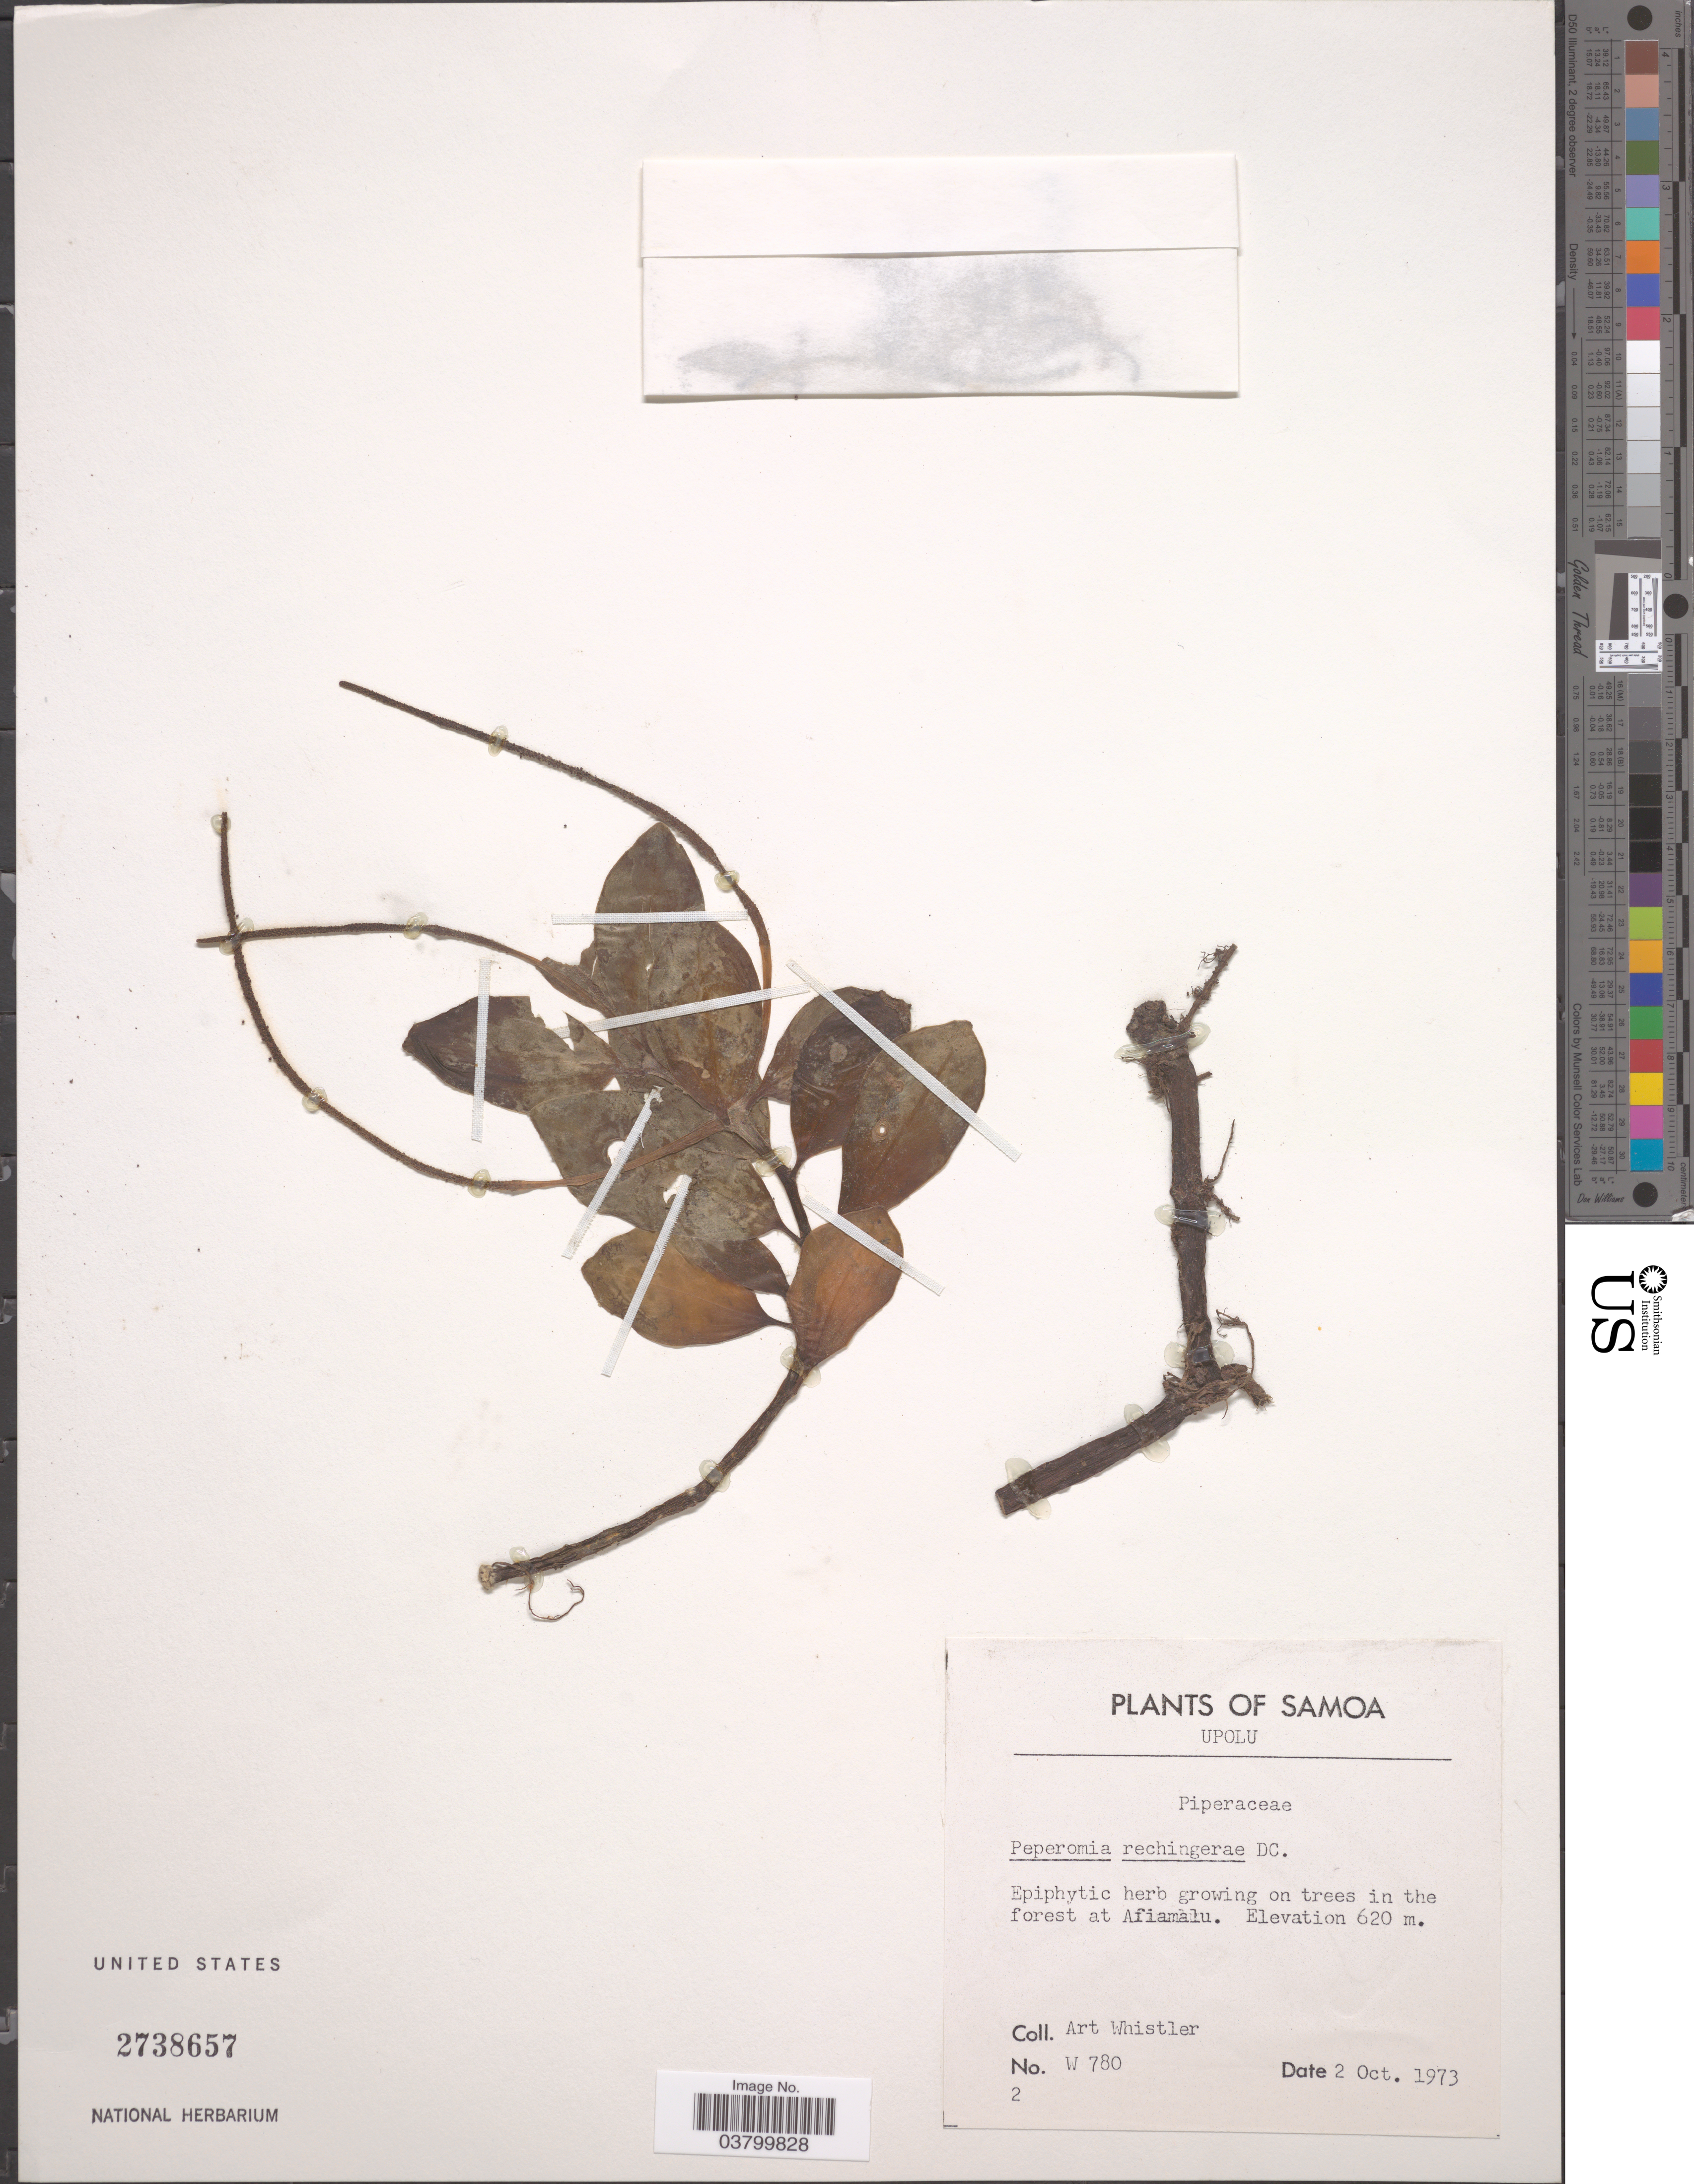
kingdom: Plantae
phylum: Tracheophyta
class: Magnoliopsida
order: Piperales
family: Piperaceae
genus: Peperomia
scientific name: Peperomia rechingerae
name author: Yunck.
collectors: A. Whistler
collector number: W780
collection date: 1973-10-02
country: Samoa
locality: Samoa. Upolu. On trees in the forest at Afiamalu.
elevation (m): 620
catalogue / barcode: US 2738657